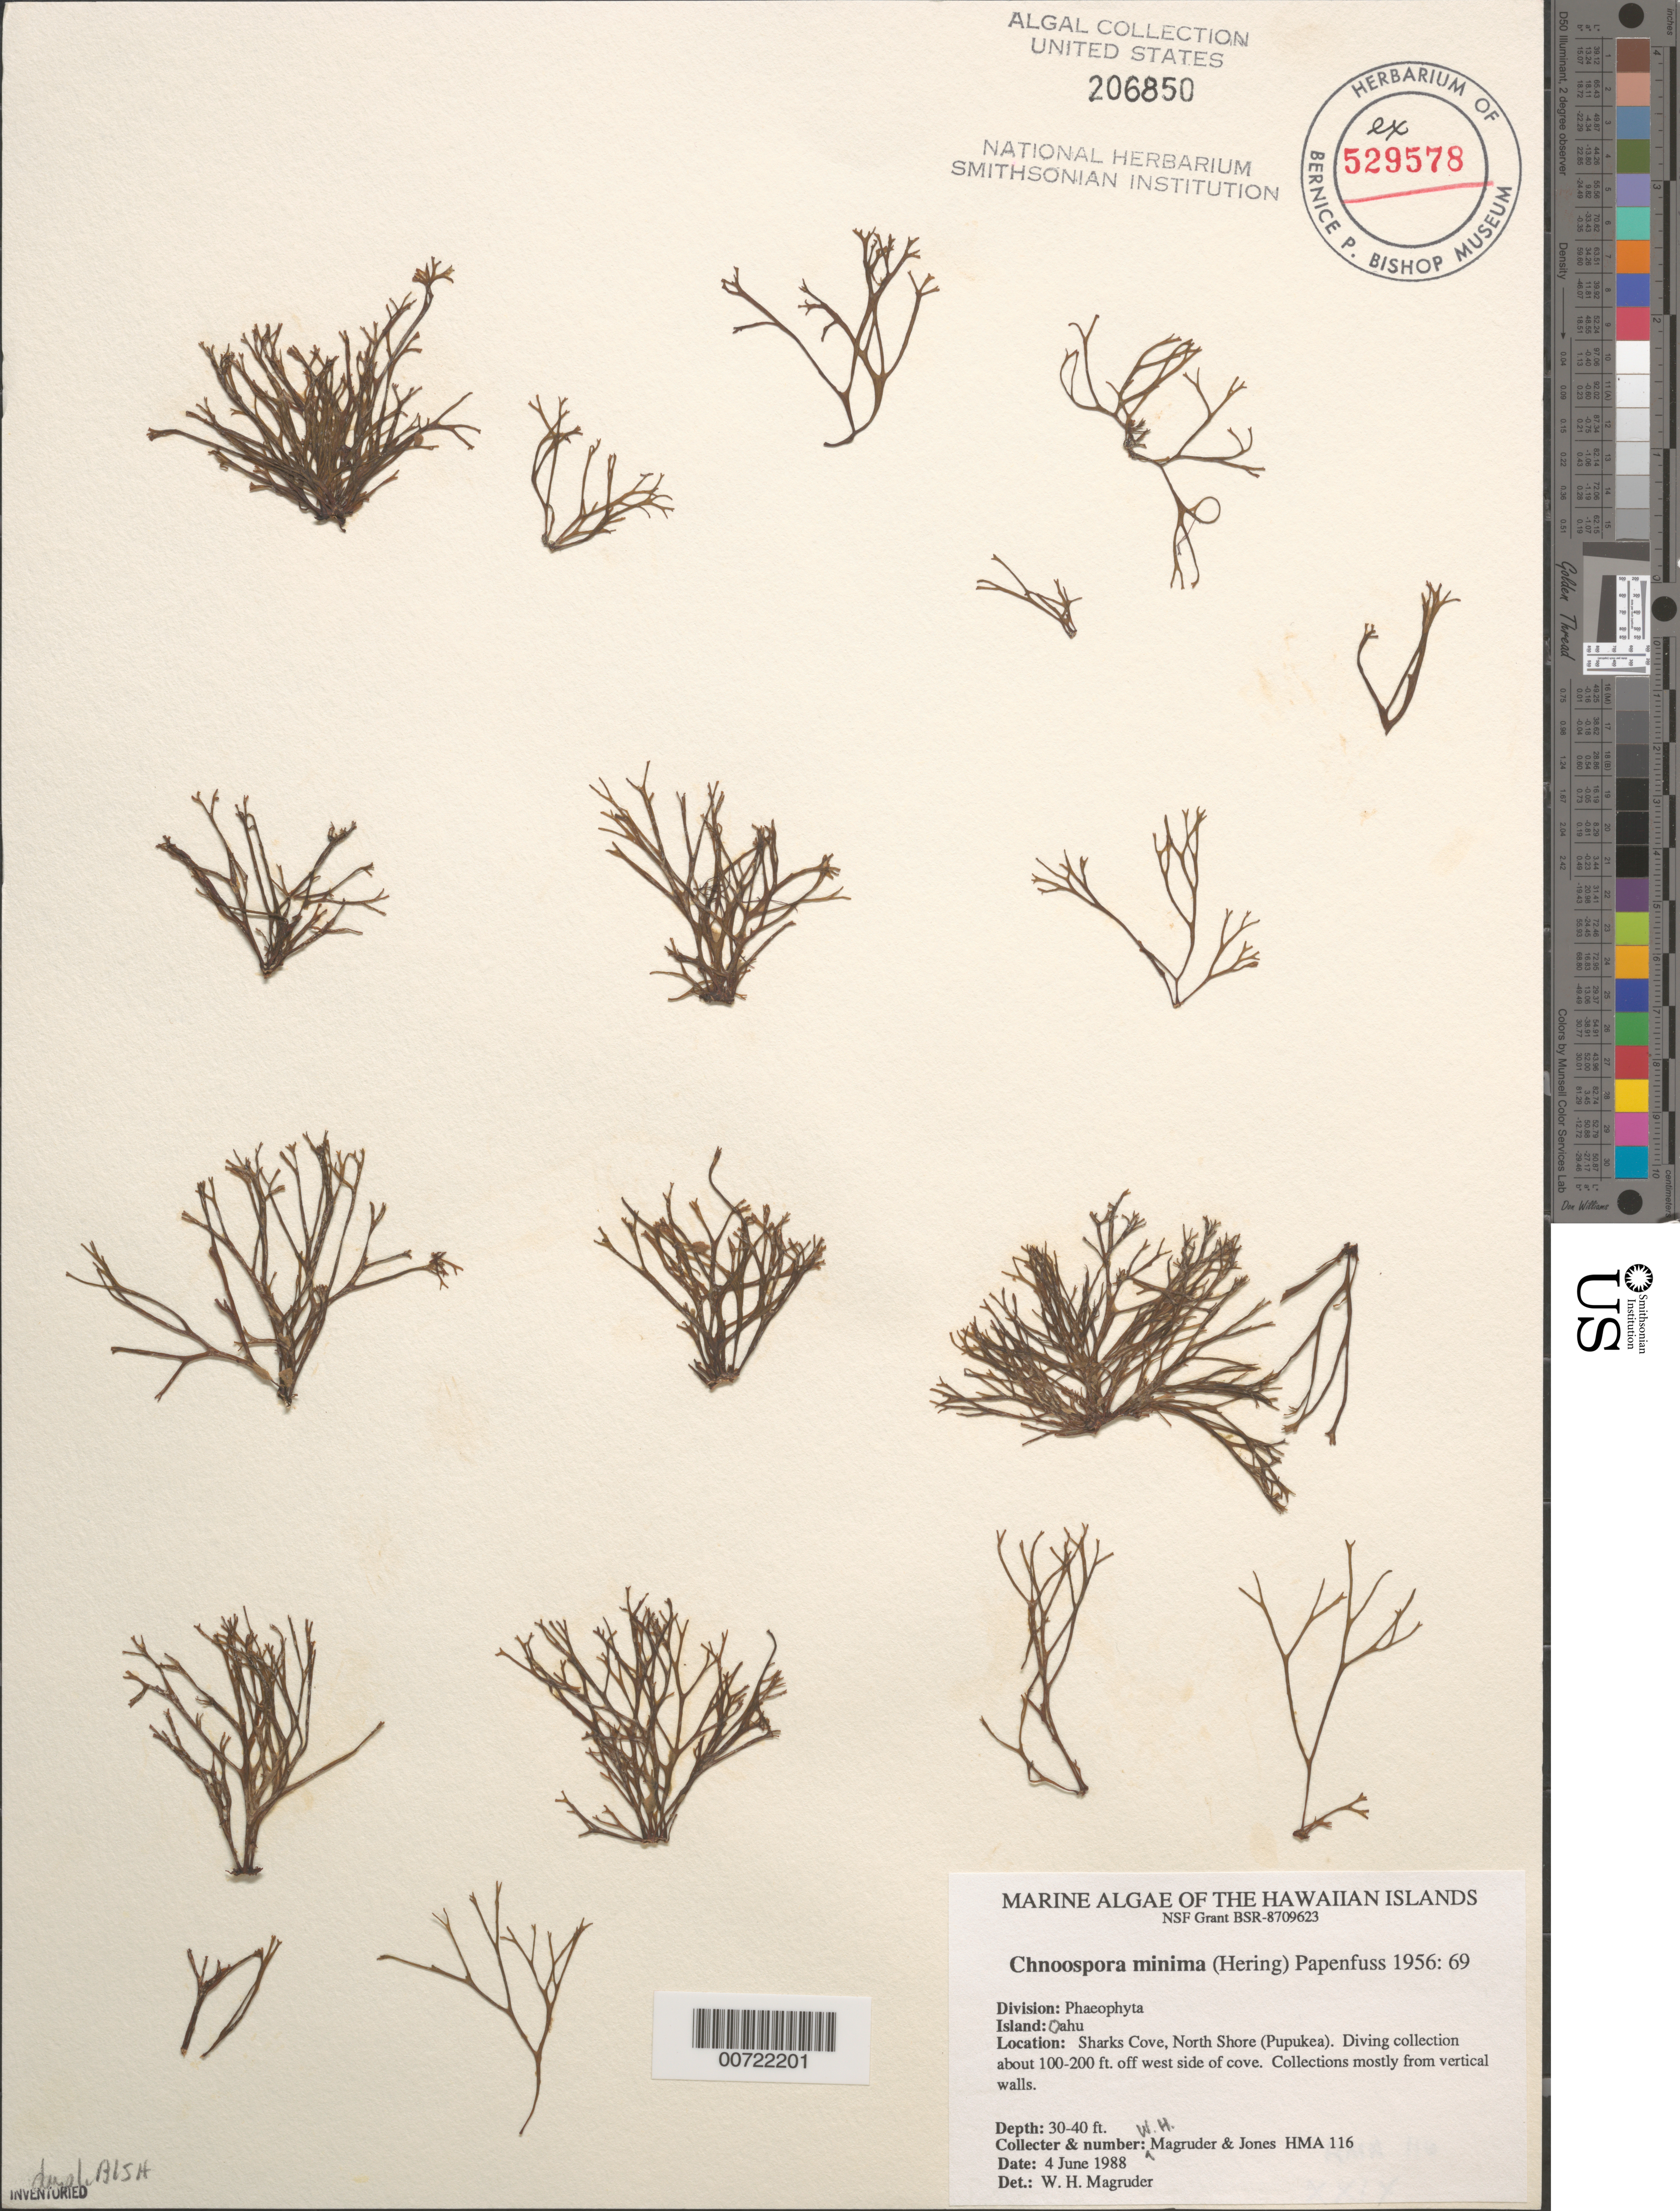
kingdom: Chromista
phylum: Ochrophyta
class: Phaeophyceae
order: Scytosiphonales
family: Scytosiphonaceae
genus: Chnoospora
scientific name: Chnoospora minima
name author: (Hering) Papenf.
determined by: Magruder, W. H.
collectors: W. Magruder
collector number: HMA 116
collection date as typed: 04 Jun 1988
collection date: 1988-06-04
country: United States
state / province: Hawaii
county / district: Honolulu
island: Oahu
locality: Sharks Cove, North Shore (Pupukea)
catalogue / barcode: US 206850